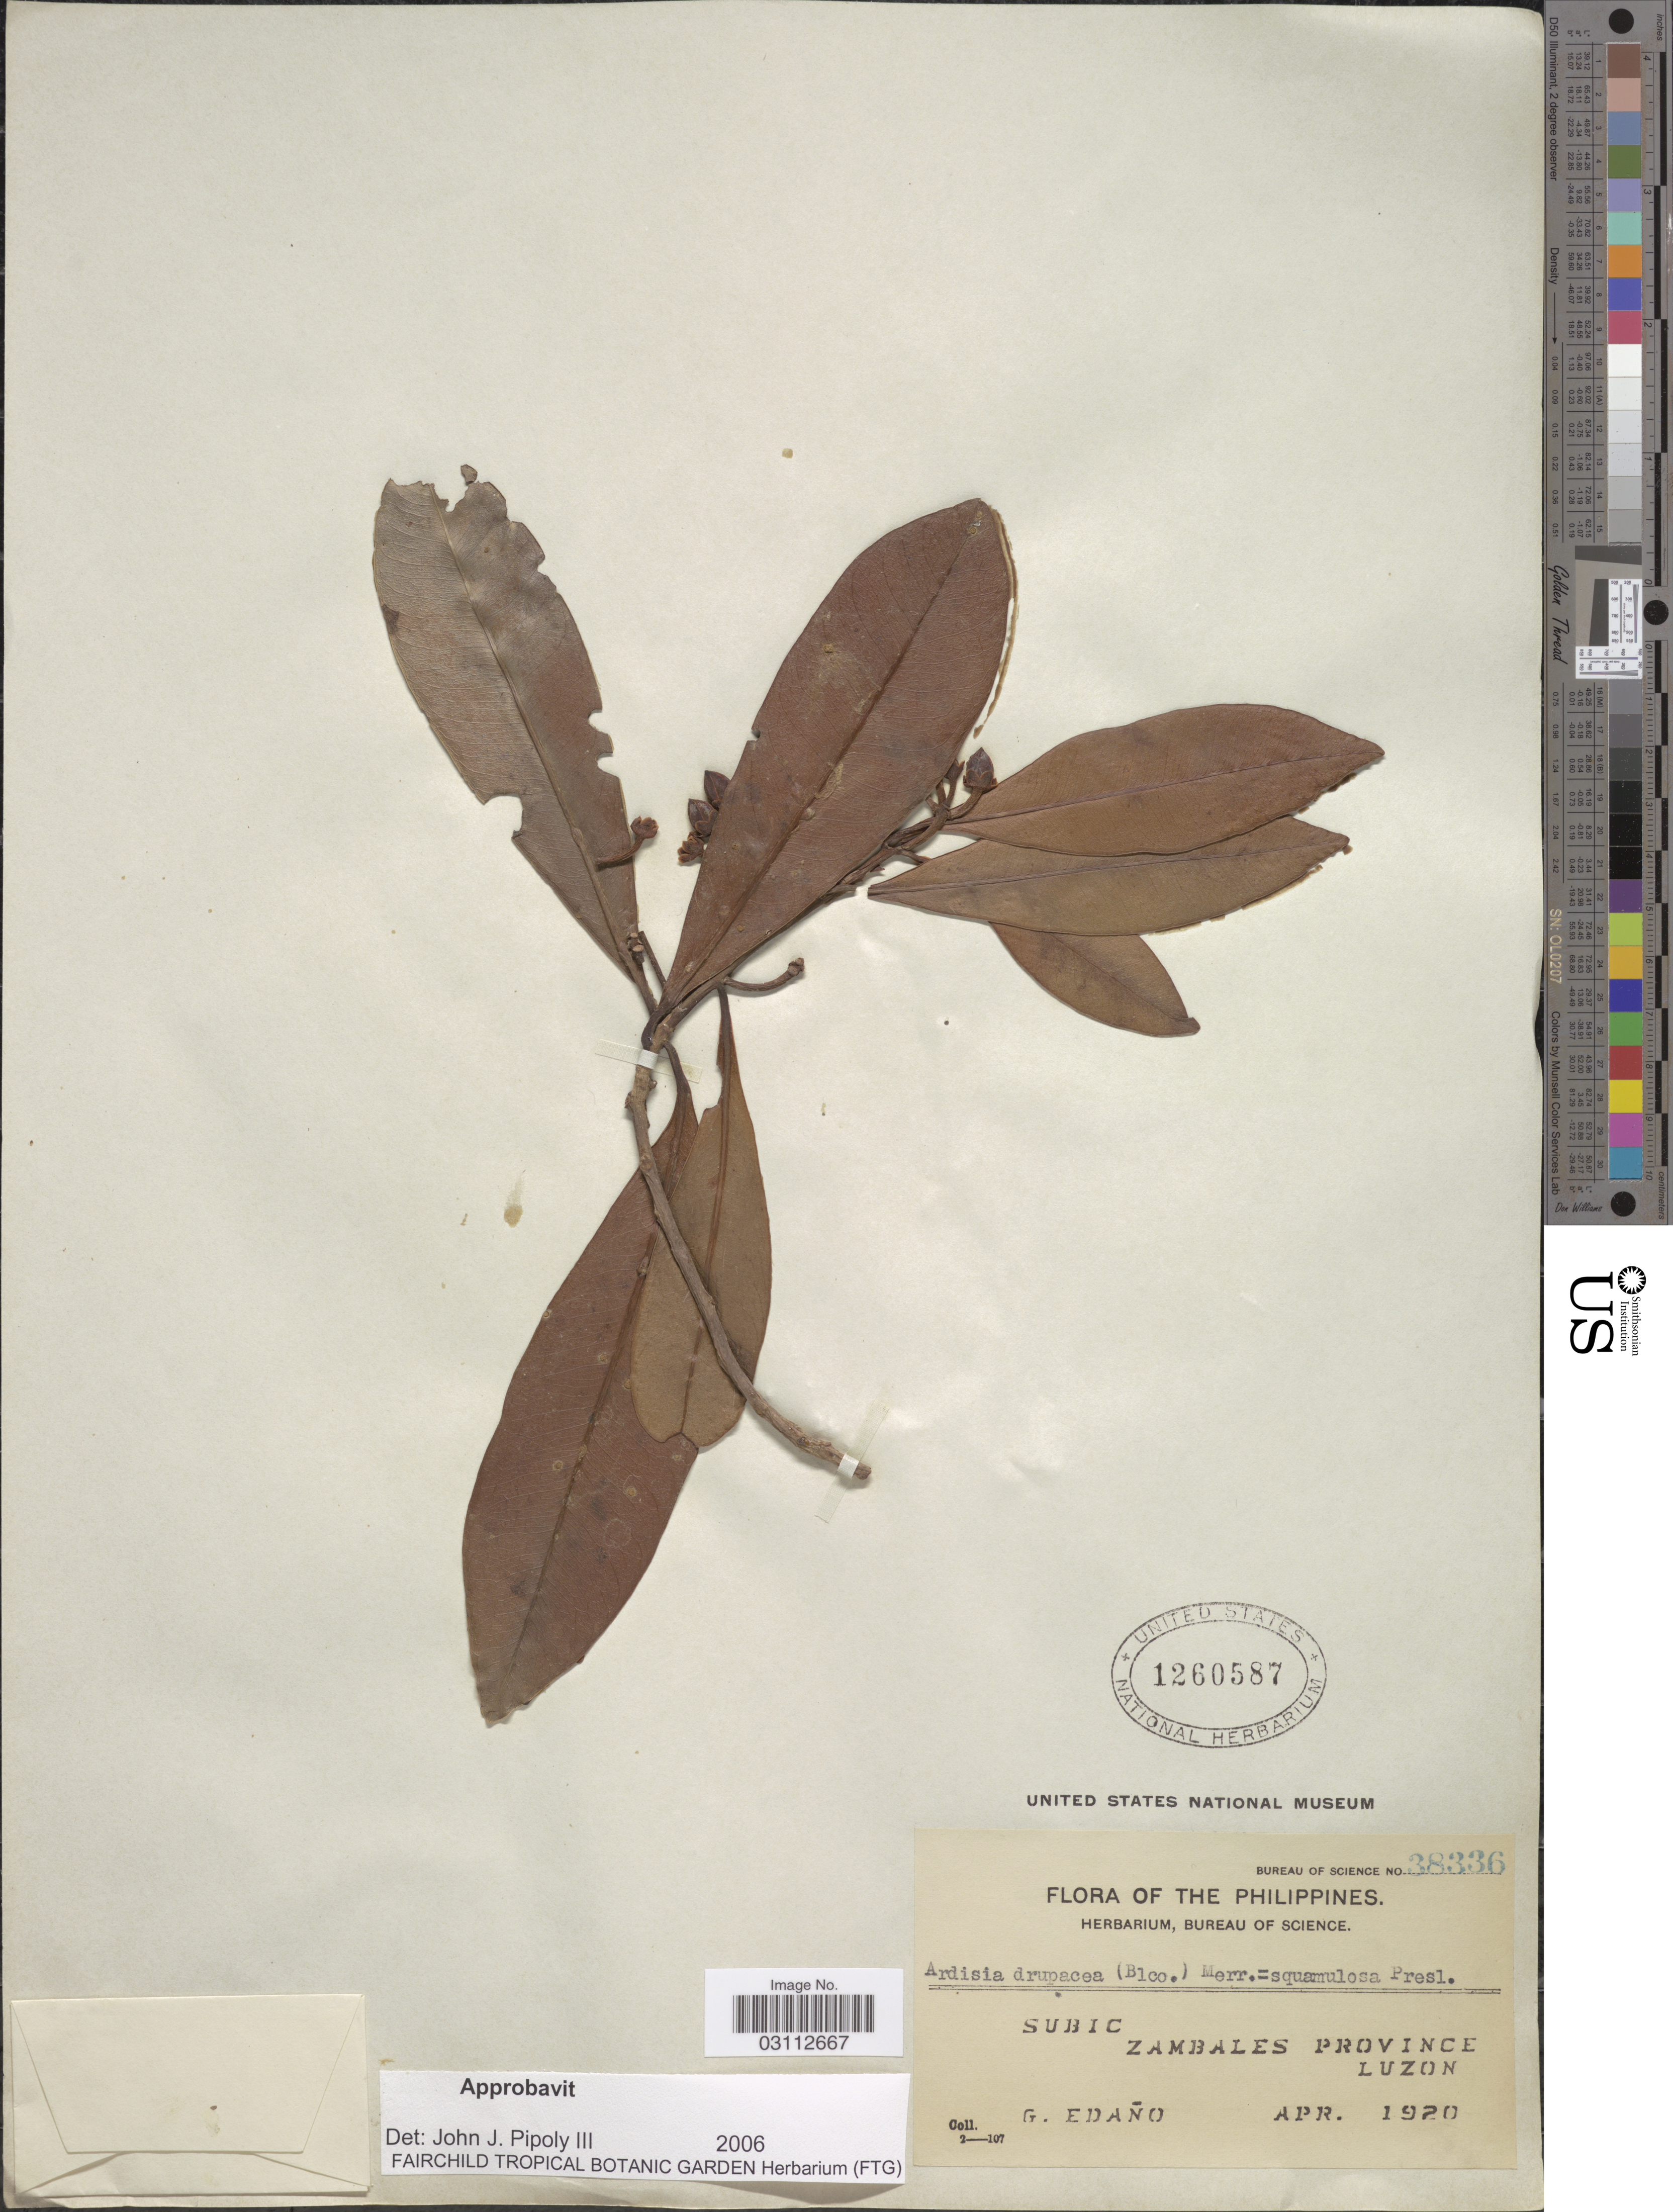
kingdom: Plantae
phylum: Tracheophyta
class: Magnoliopsida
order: Ericales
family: Primulaceae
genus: Ardisia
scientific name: Ardisia drupacea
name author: (Blanco) Merr.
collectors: G. Edaño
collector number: Bureau of science 38336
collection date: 1920-04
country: Philippines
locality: Subic, Zambales Province, Luzon.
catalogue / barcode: US 1260587